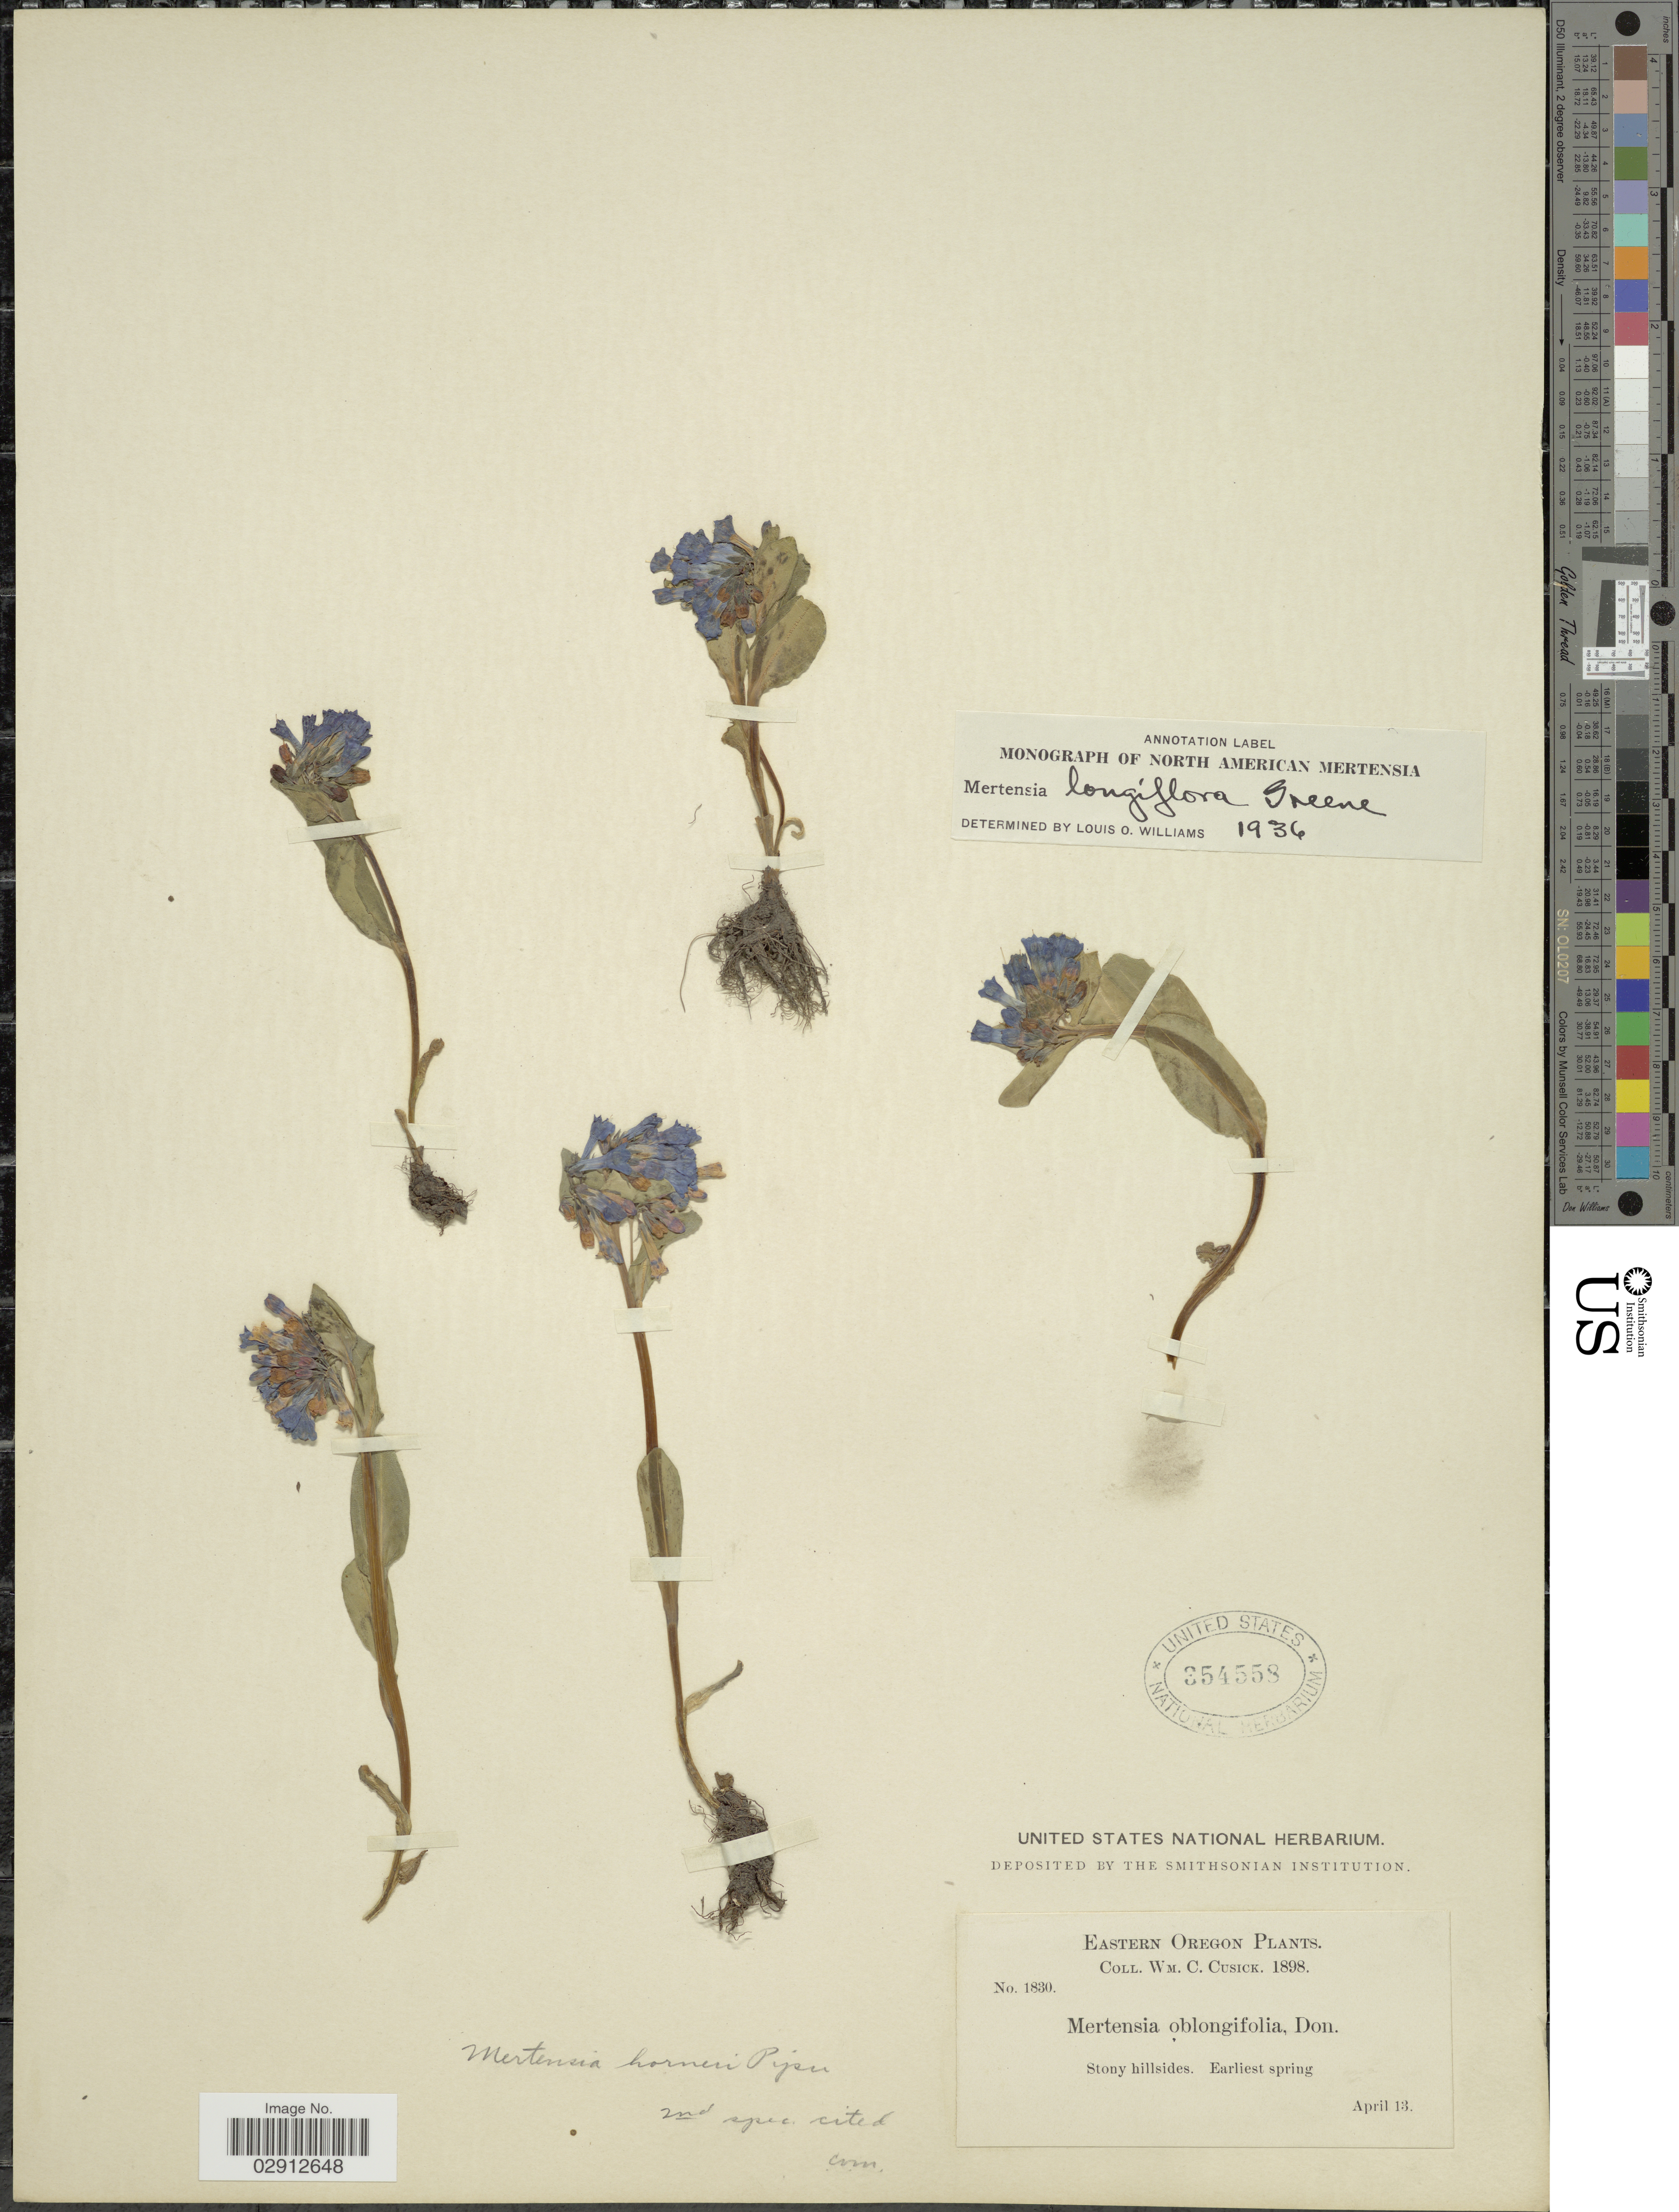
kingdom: Plantae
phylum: Tracheophyta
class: Magnoliopsida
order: Boraginales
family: Boraginaceae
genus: Mertensia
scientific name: Mertensia longiflora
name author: Rydb.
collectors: W. C. Cusick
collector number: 1830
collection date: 1898-04-13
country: United States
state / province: Oregon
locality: Eastern Oregon, Stony hillsides, Earliest spring.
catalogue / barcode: US 354558